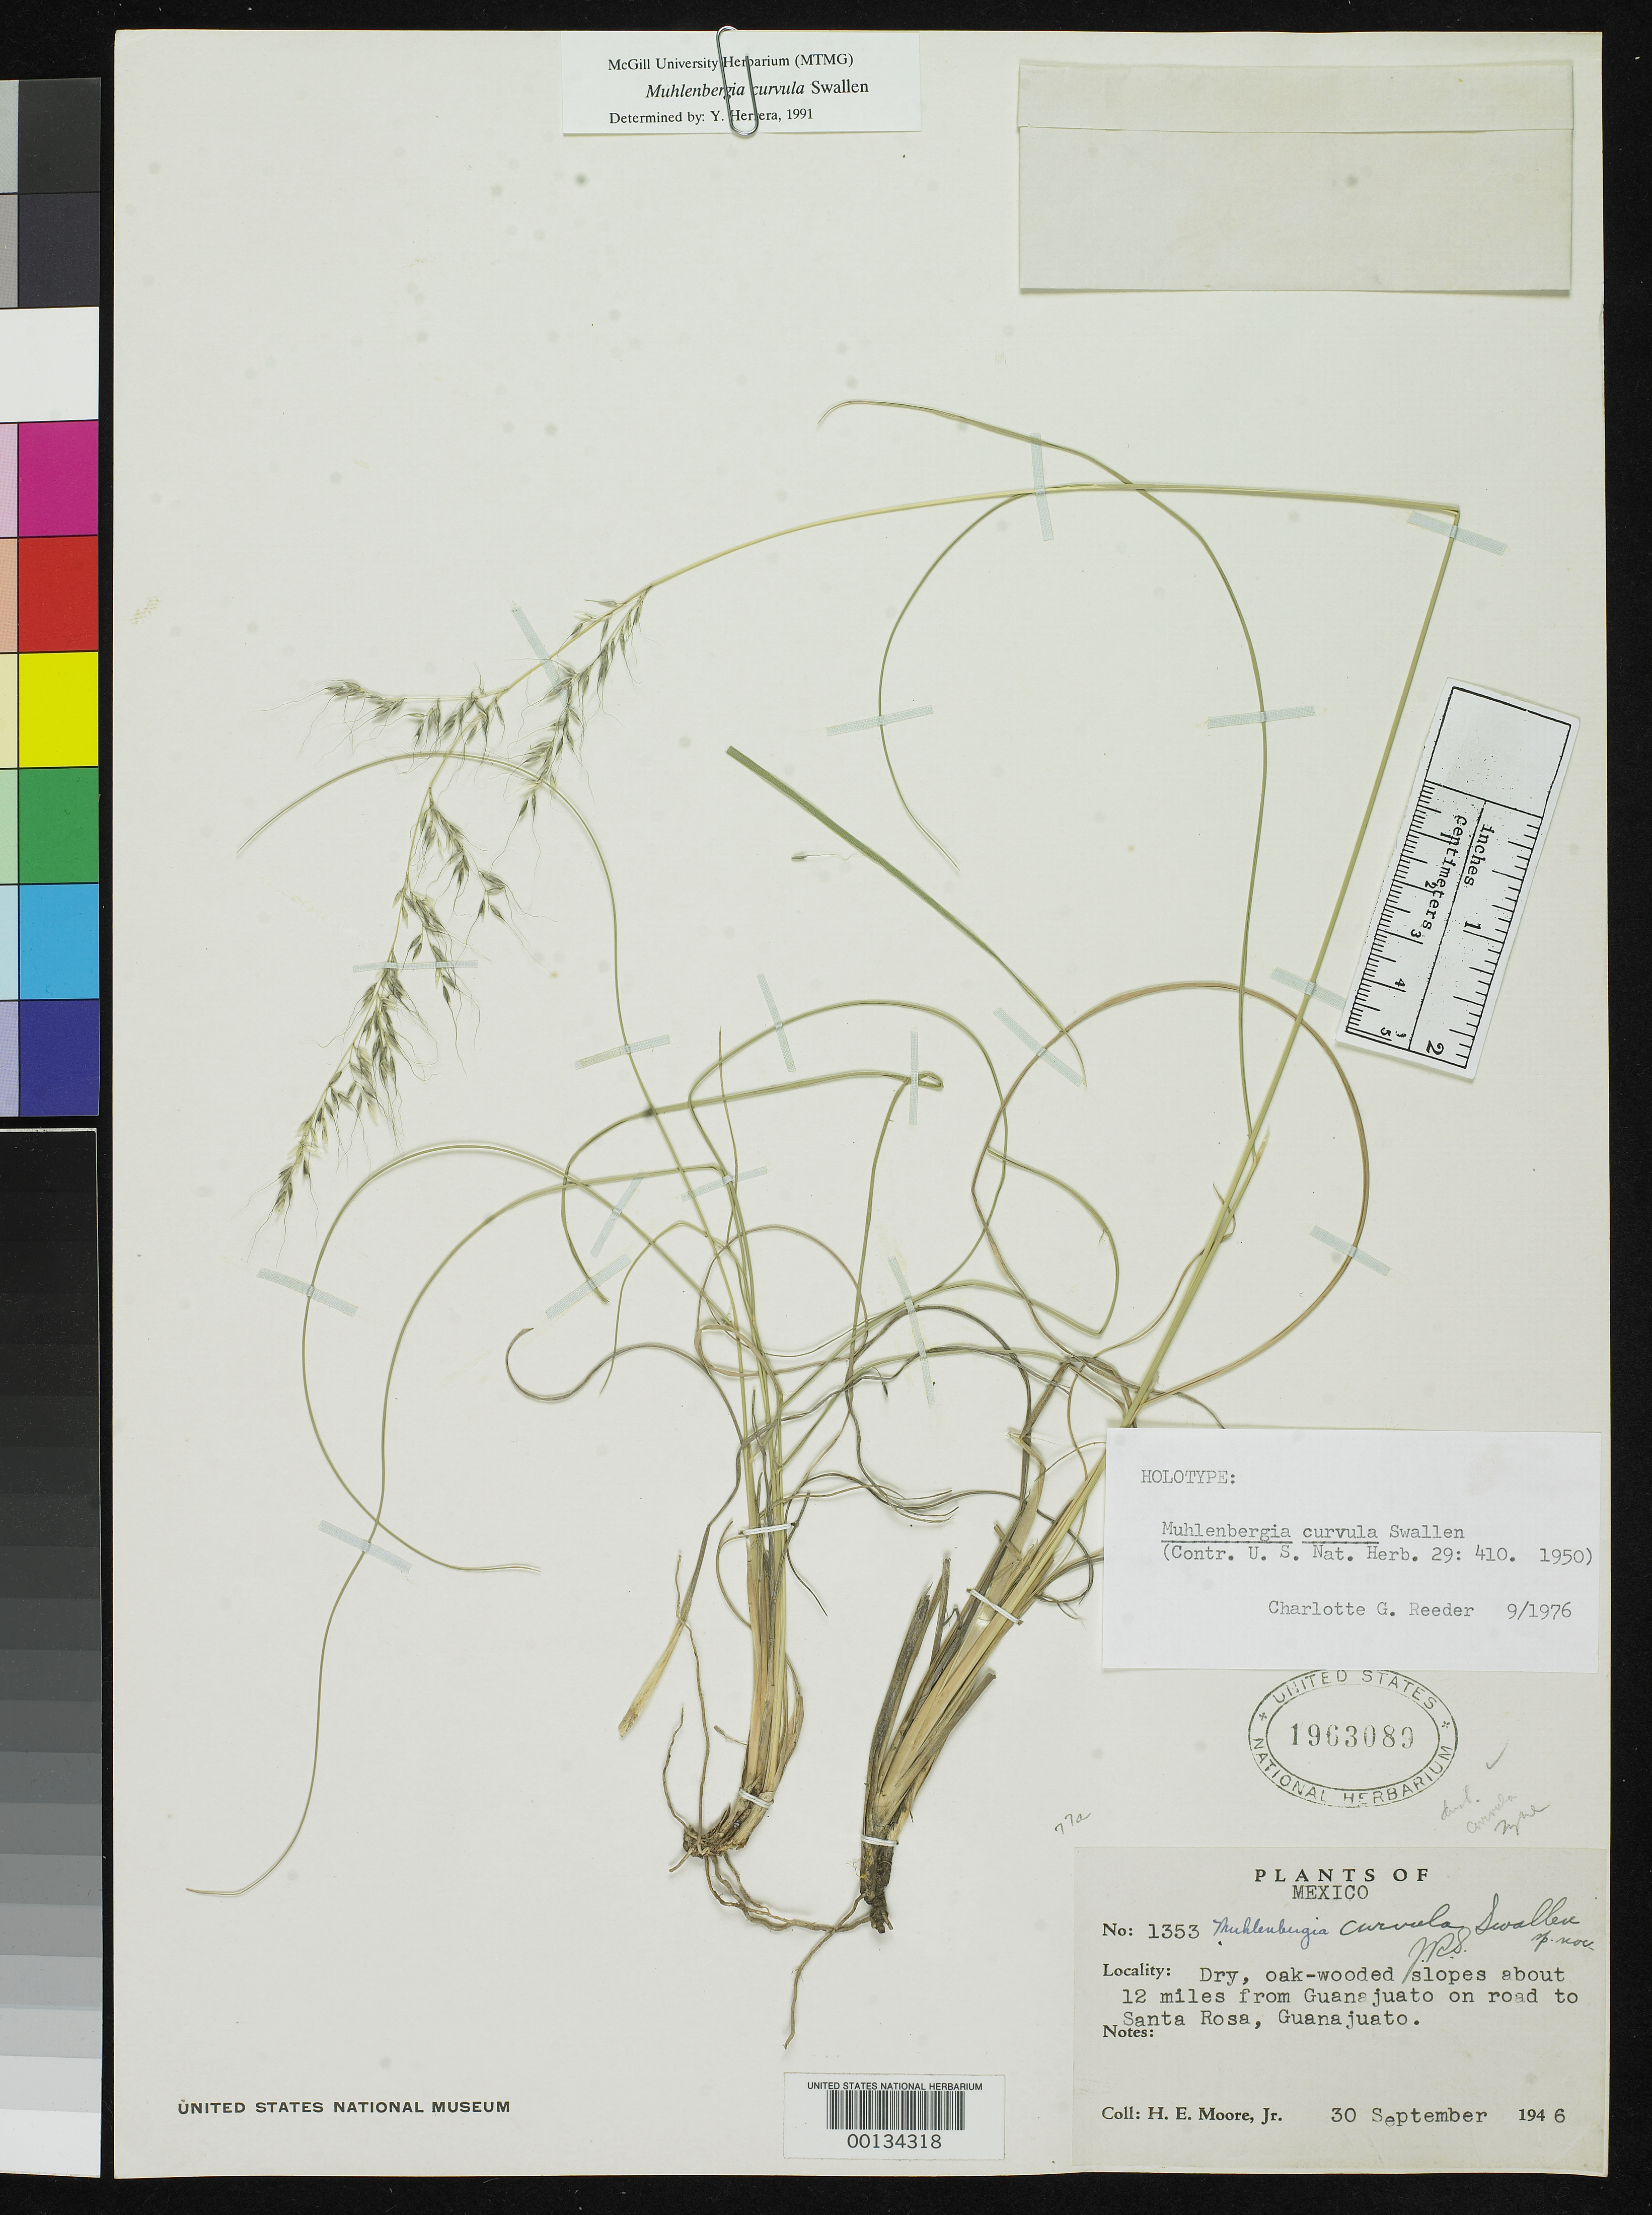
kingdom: Plantae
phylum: Tracheophyta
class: Liliopsida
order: Poales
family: Poaceae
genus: Muhlenbergia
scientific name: Muhlenbergia curvula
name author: Swallen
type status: Holotype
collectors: H. E. Moore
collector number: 1353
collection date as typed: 30 Sep 1946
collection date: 1946-09-30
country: Mexico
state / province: Guanajuato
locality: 12 mi from Guanajuato on road to Santa Rosa.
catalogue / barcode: US 1963089